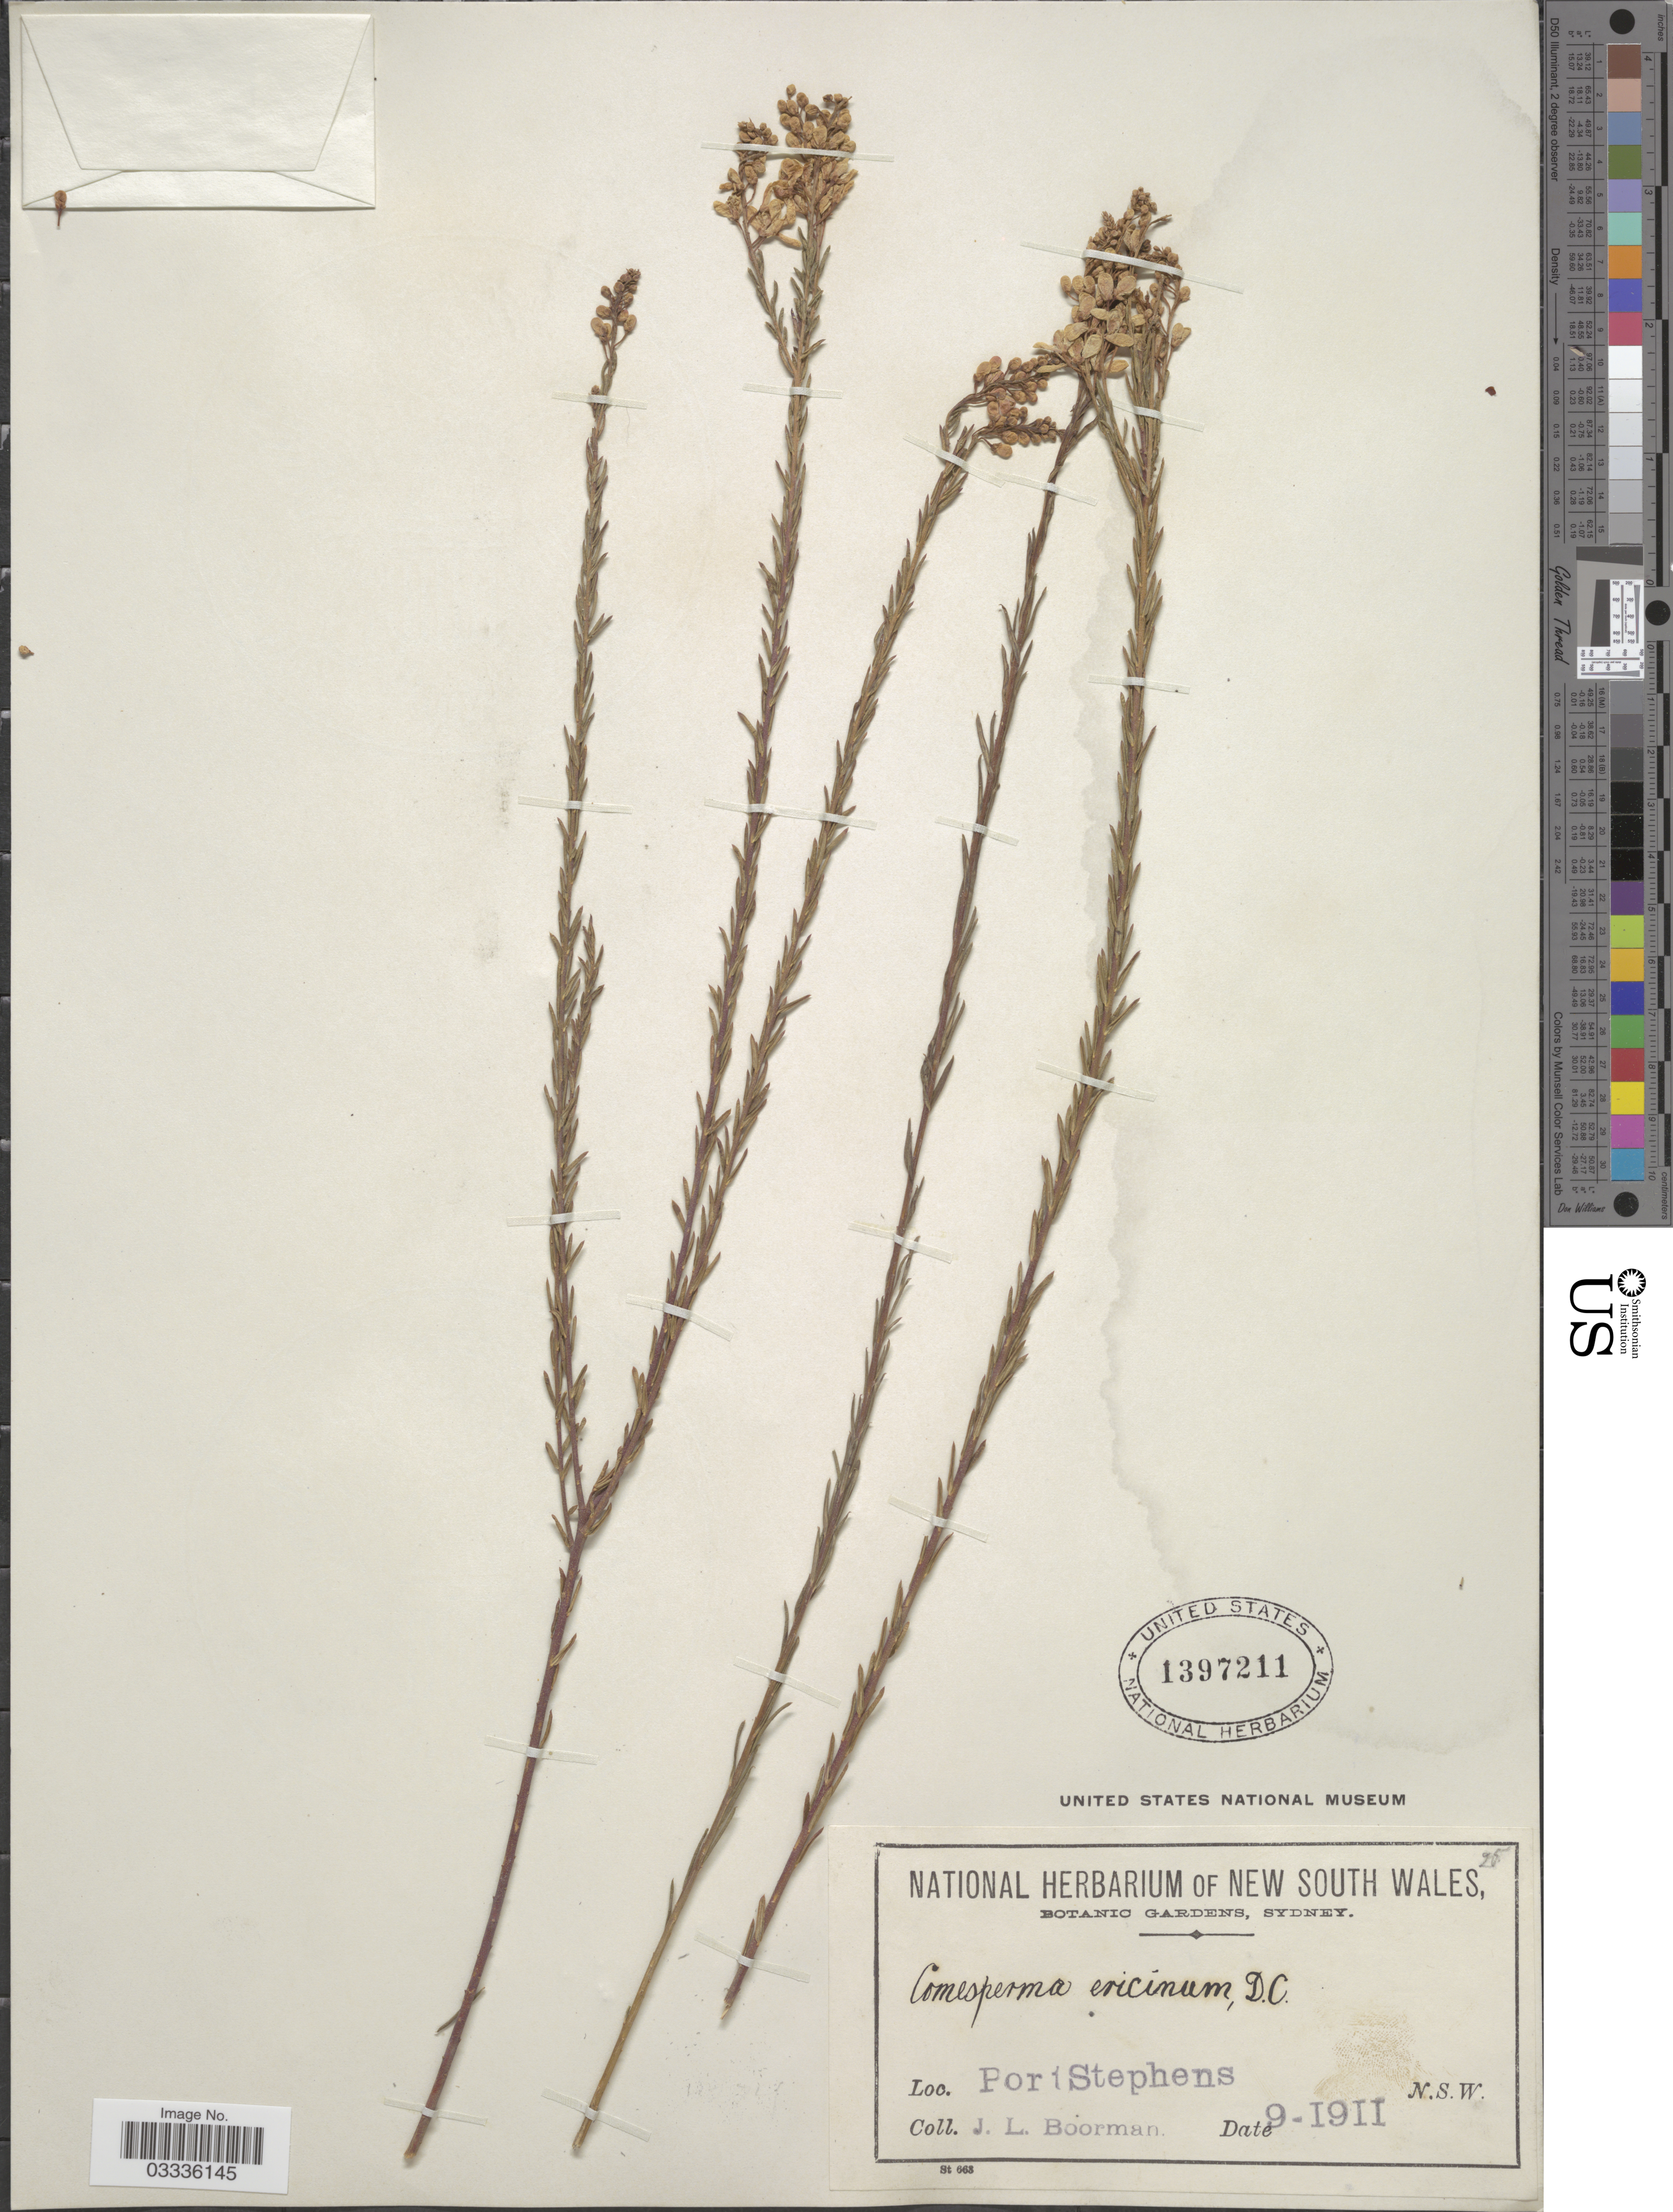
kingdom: Plantae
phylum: Tracheophyta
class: Magnoliopsida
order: Fabales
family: Polygalaceae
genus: Comesperma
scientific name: Comesperma ericinum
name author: DC.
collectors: J. Boorman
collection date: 1911-09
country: Australia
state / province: New South Wales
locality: Port Stephens.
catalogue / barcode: US 1397211